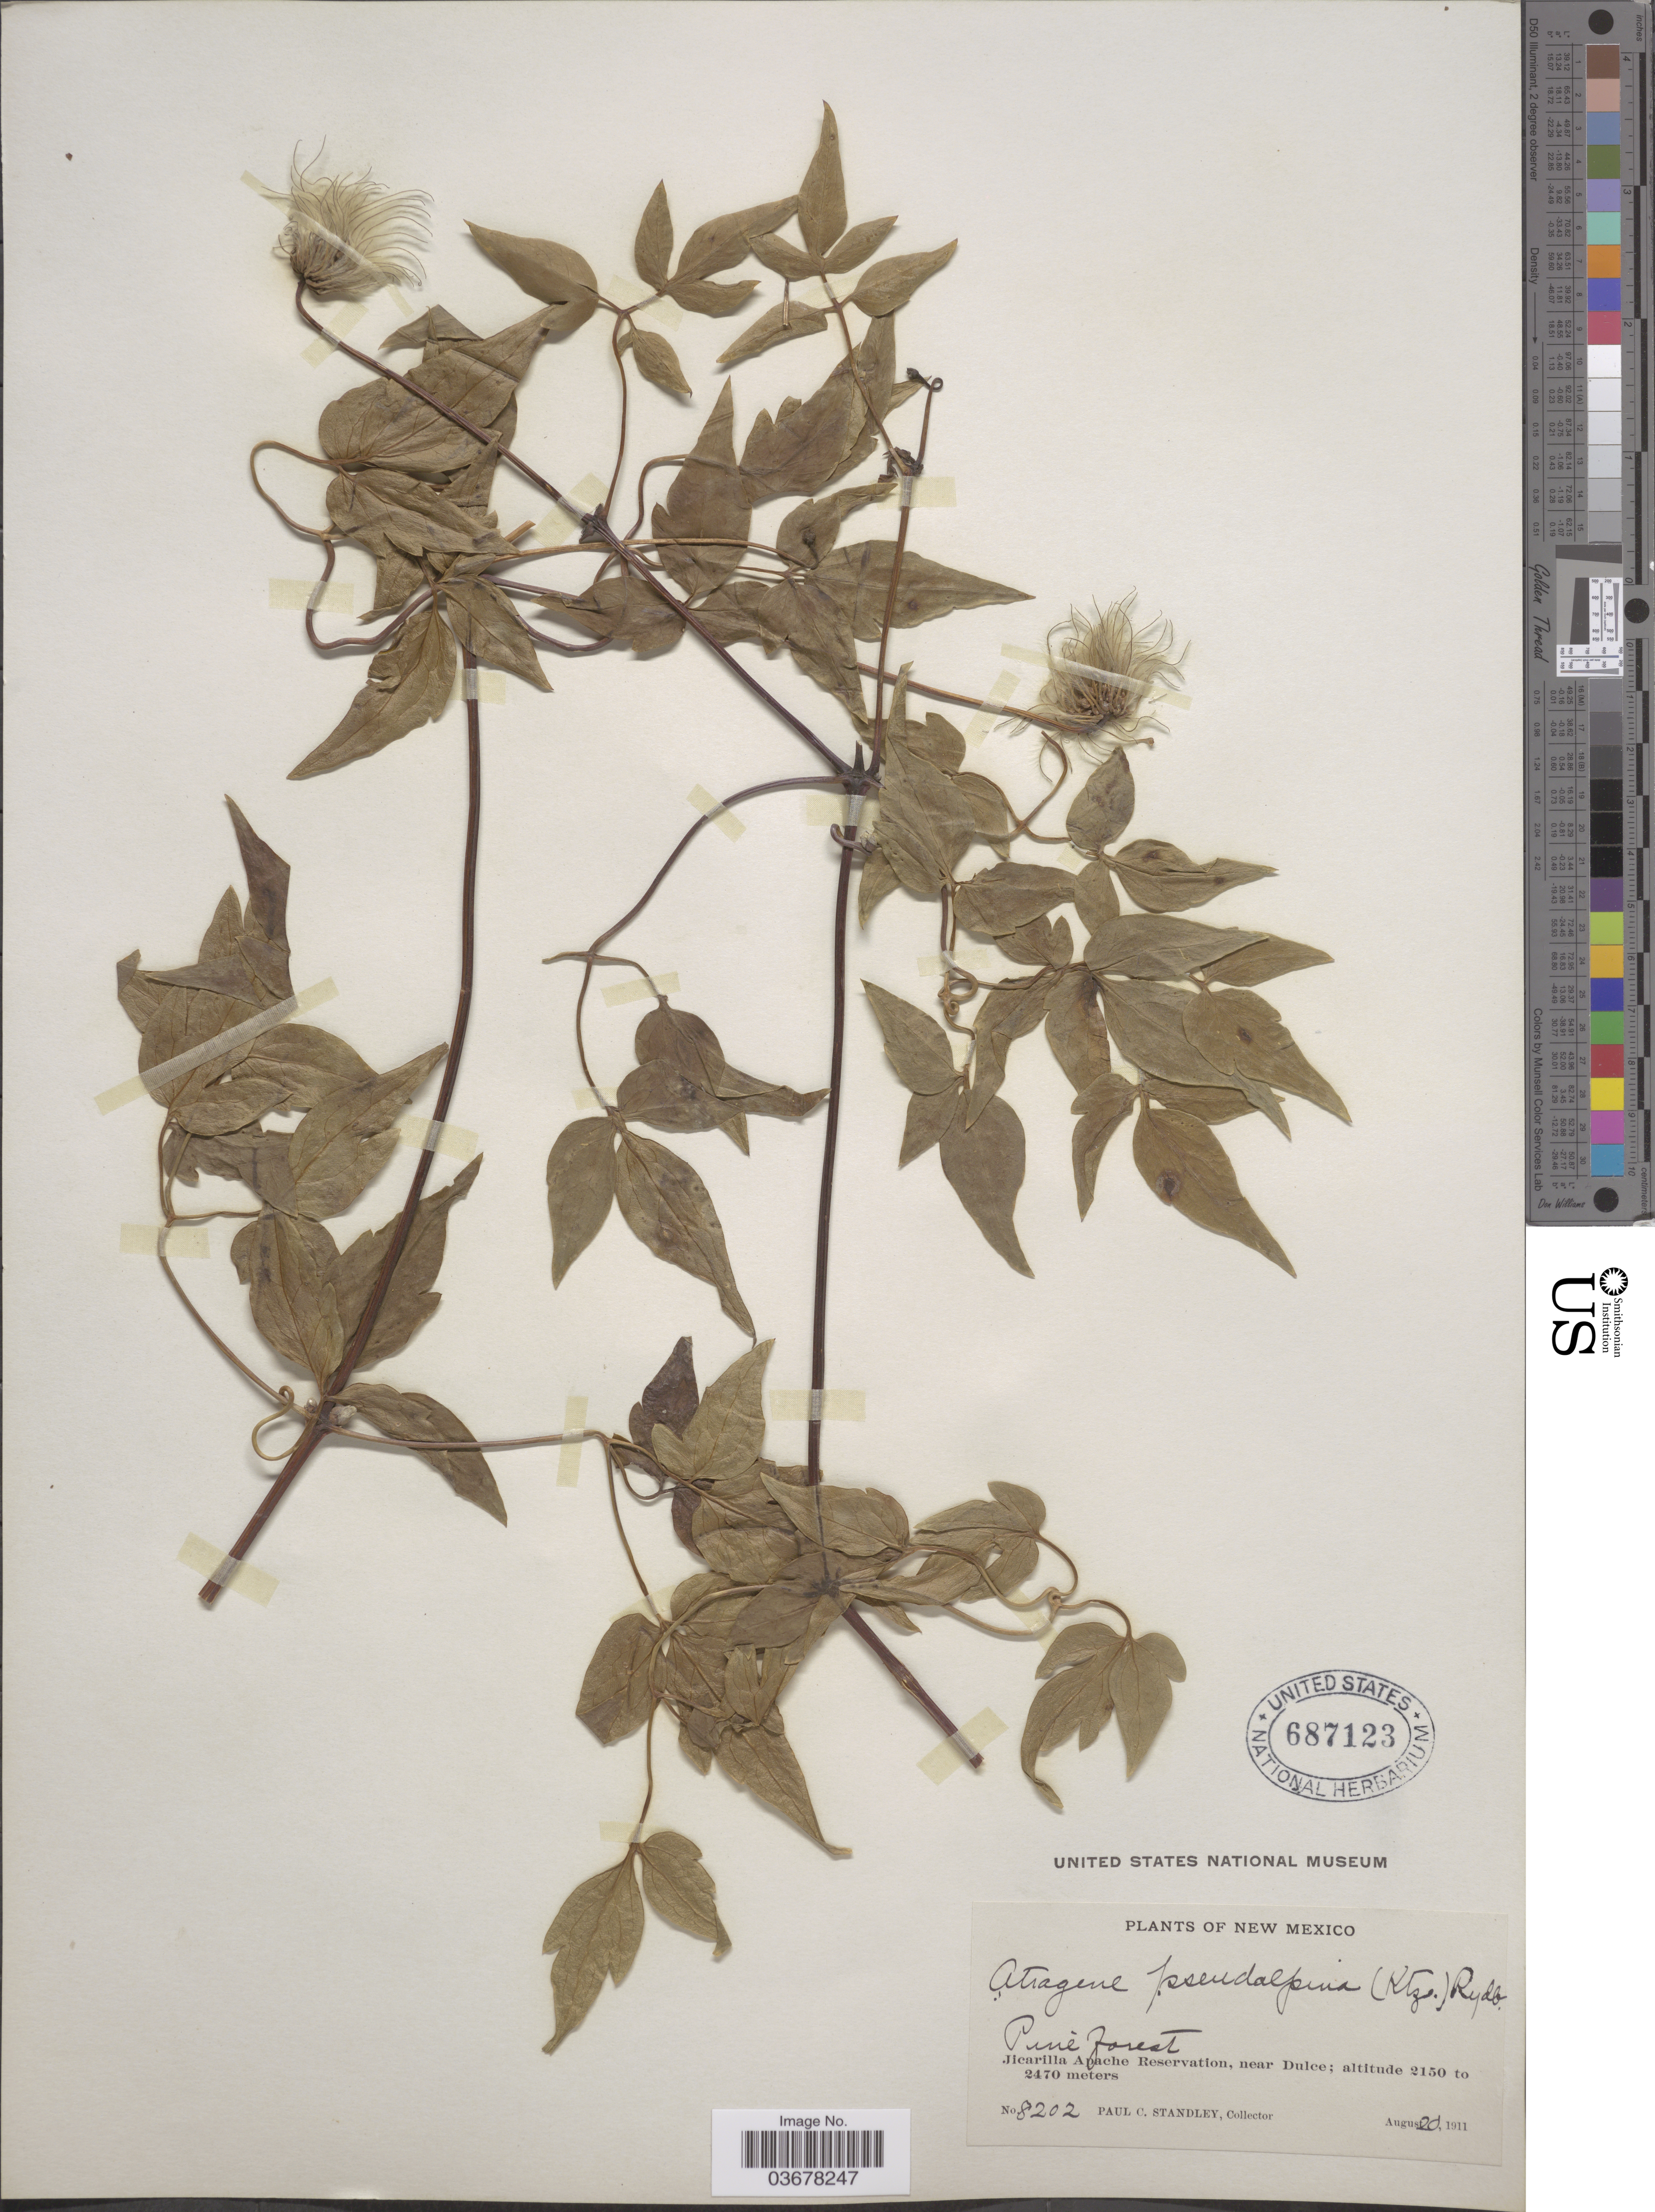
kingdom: Plantae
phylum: Tracheophyta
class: Magnoliopsida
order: Ranunculales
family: Ranunculaceae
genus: Clematis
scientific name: Clematis columbiana var. columbiana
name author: (Nutt.) Torr. & A. Gray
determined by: Strong, M. T., (US), Smithsonian Institution - National Museum of Natural History (UNITED STATES)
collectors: P. C. Standley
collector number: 8202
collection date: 1911-08-20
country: United States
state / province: New Mexico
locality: Jicarilla Apache Reservation, near Dulce.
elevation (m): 2150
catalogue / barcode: US 687123